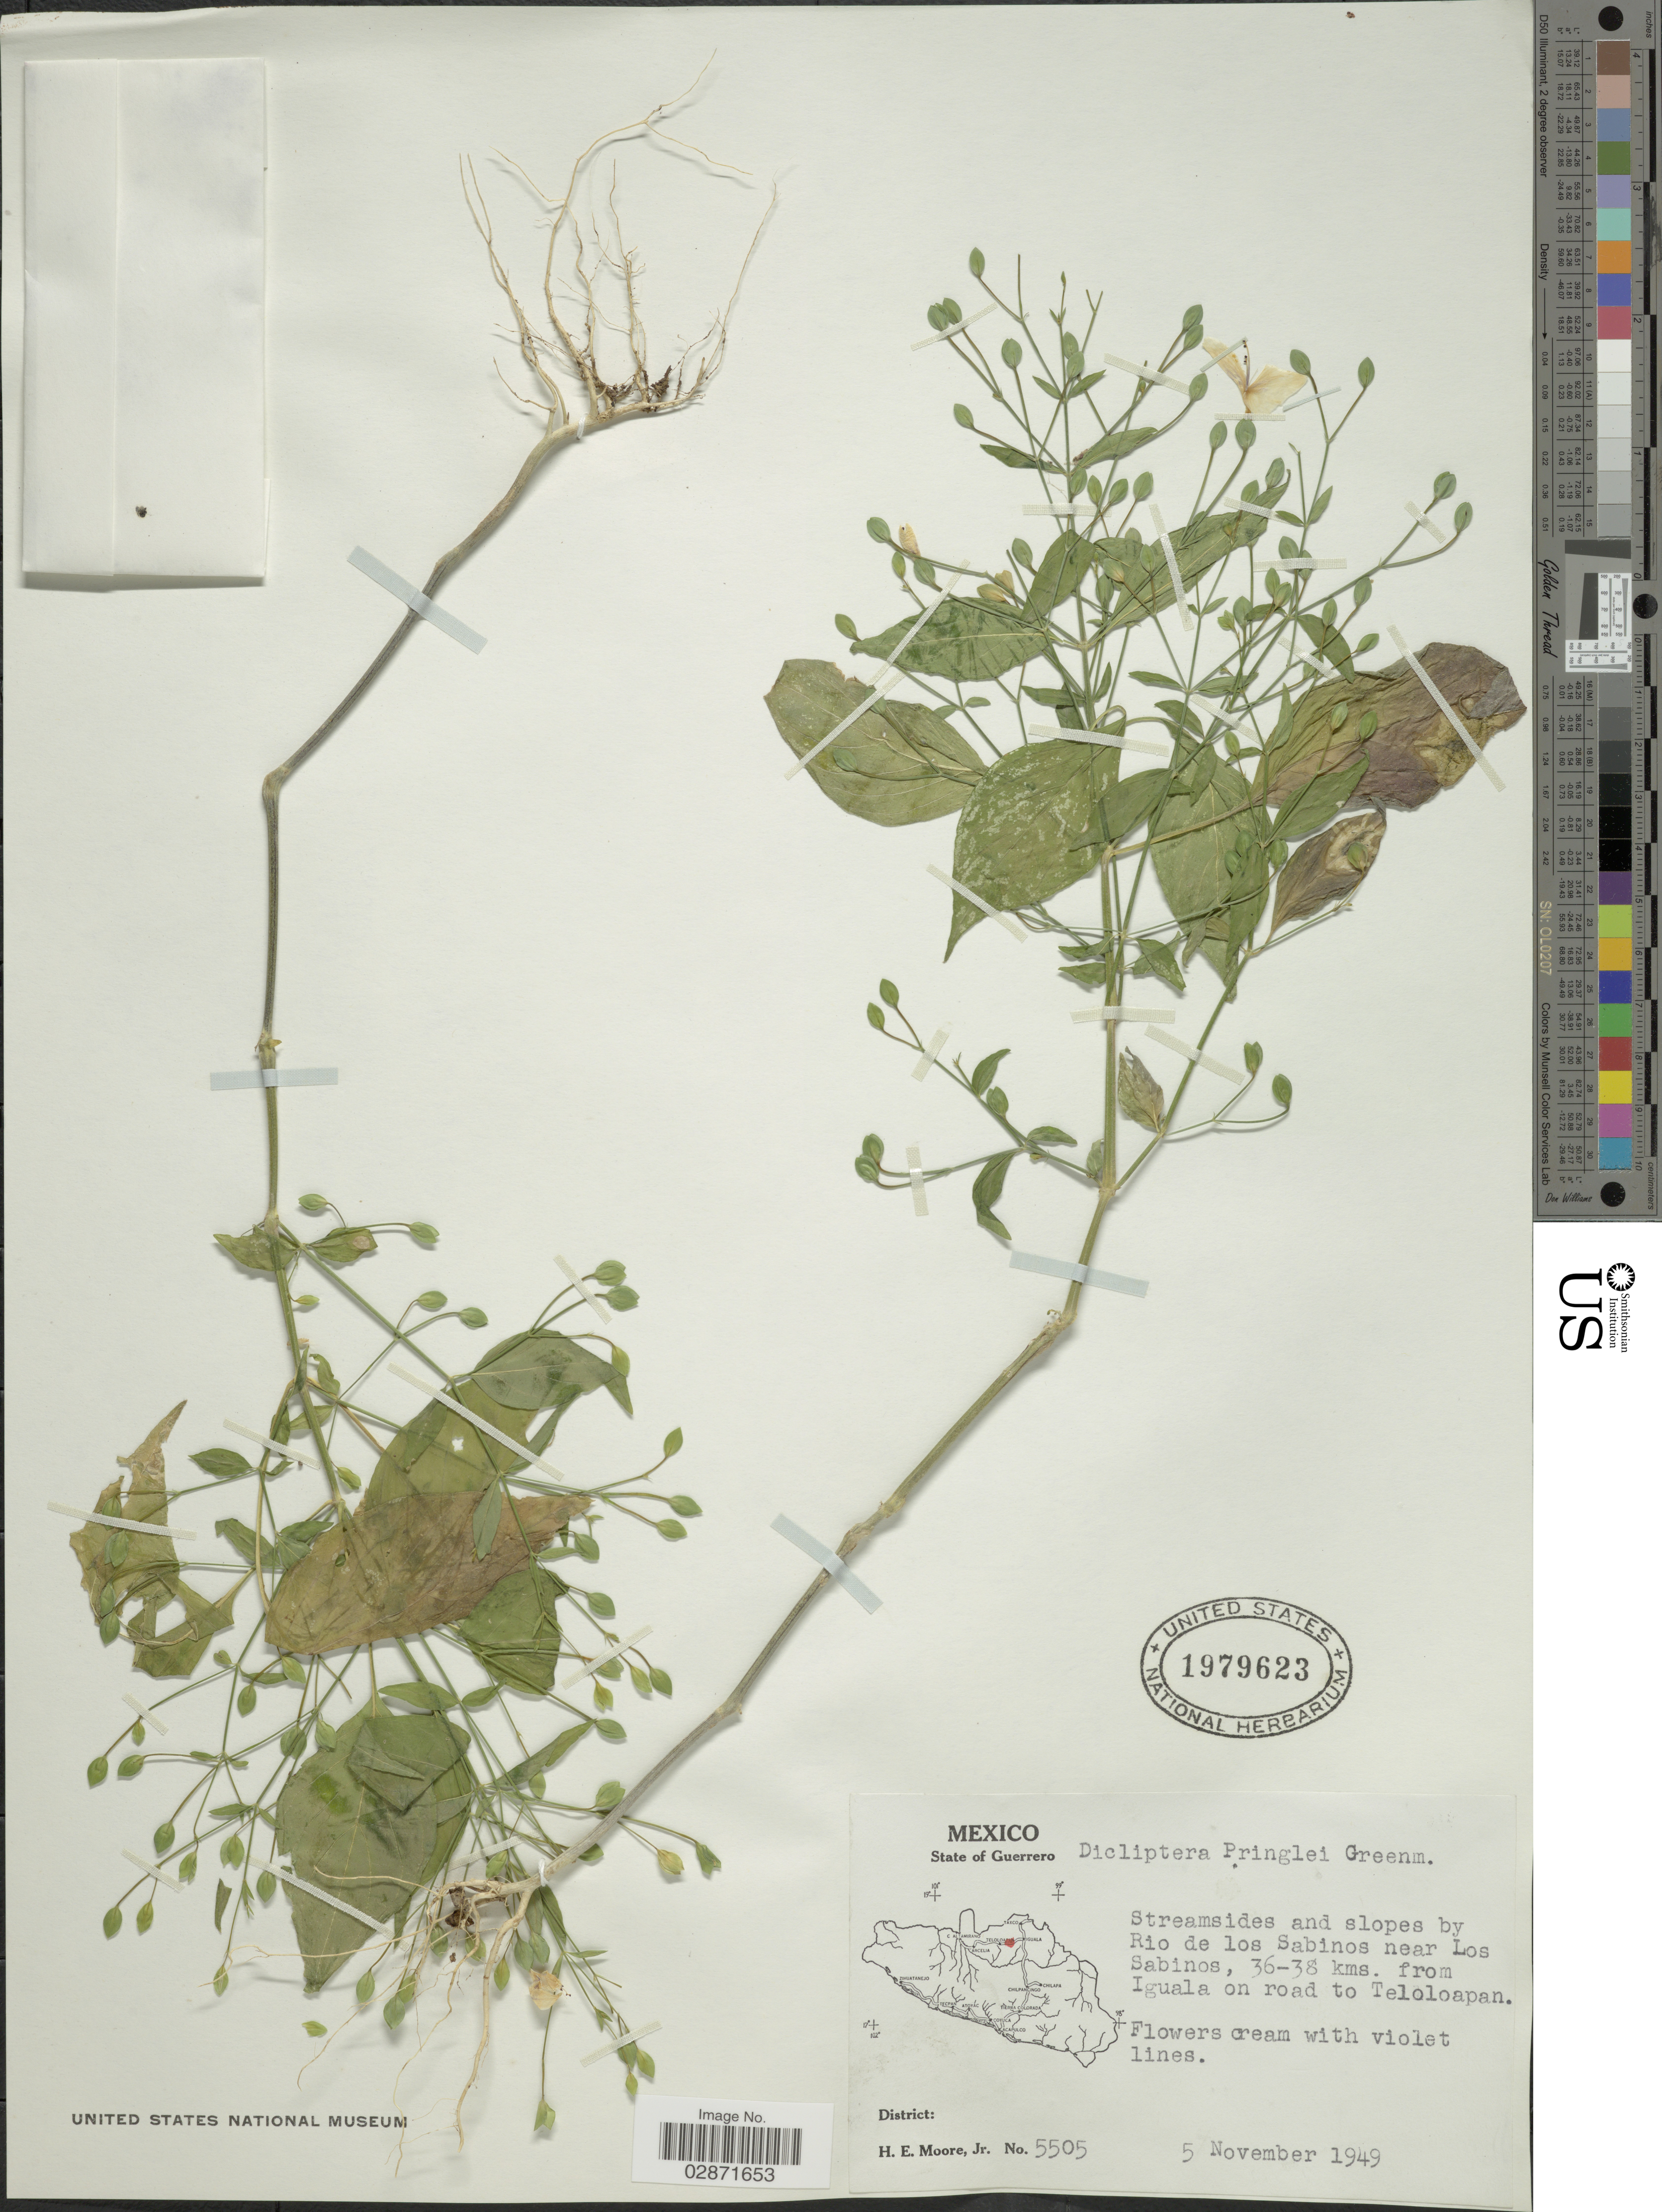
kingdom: Plantae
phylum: Tracheophyta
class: Magnoliopsida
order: Lamiales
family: Acanthaceae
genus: Dicliptera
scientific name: Dicliptera thlaspioides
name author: Nees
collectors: H. Moore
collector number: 5505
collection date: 1949-11-05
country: Mexico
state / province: Guerrero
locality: State of Guerrero, Streamsides and slopes by Rio de los Sabinos near Los Sabinos, 36-38 kms. from Iguala on road to Teloloapan.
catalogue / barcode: US 1979623